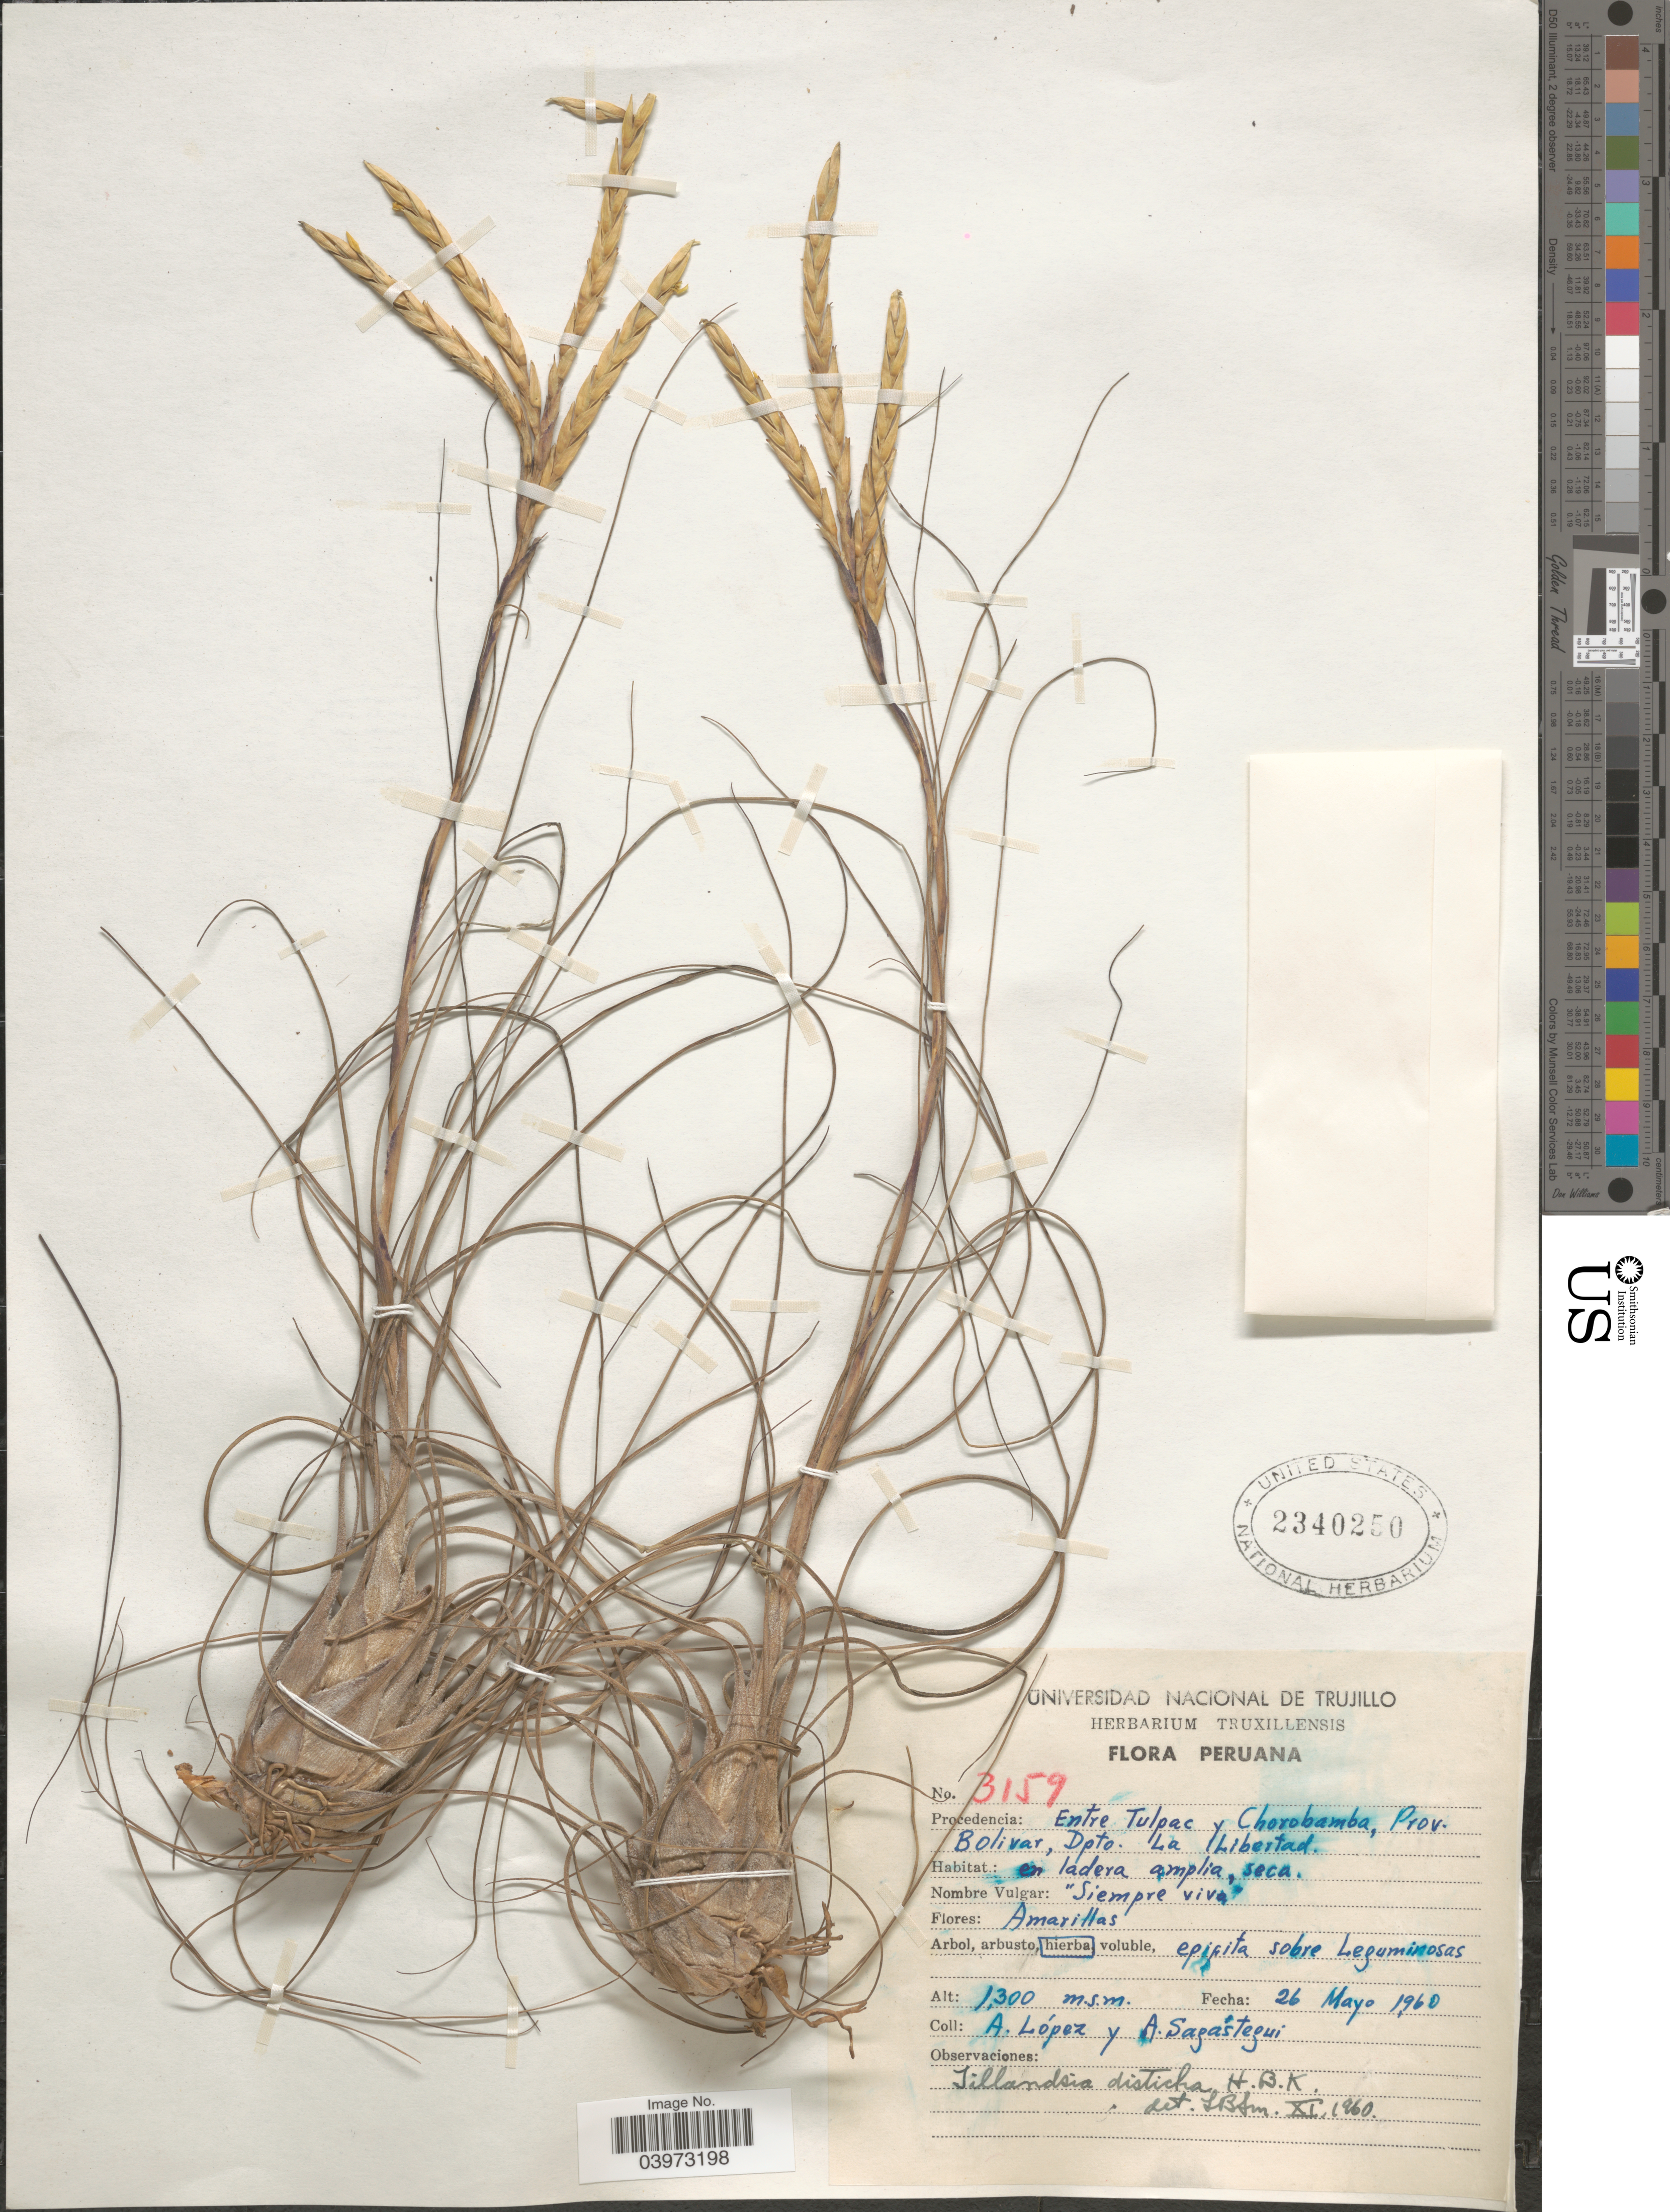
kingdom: Plantae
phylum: Tracheophyta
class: Liliopsida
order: Poales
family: Bromeliaceae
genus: Tillandsia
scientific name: Tillandsia disticha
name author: Kunth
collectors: A. López & A. Sagastegui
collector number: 3159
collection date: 1960-05-26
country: Peru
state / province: La Libertad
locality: Peruana. Entre Tulpac y Chorobamba, Prov. Bolivar, Dpto. La Libertad.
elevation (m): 1300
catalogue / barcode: US 2340250